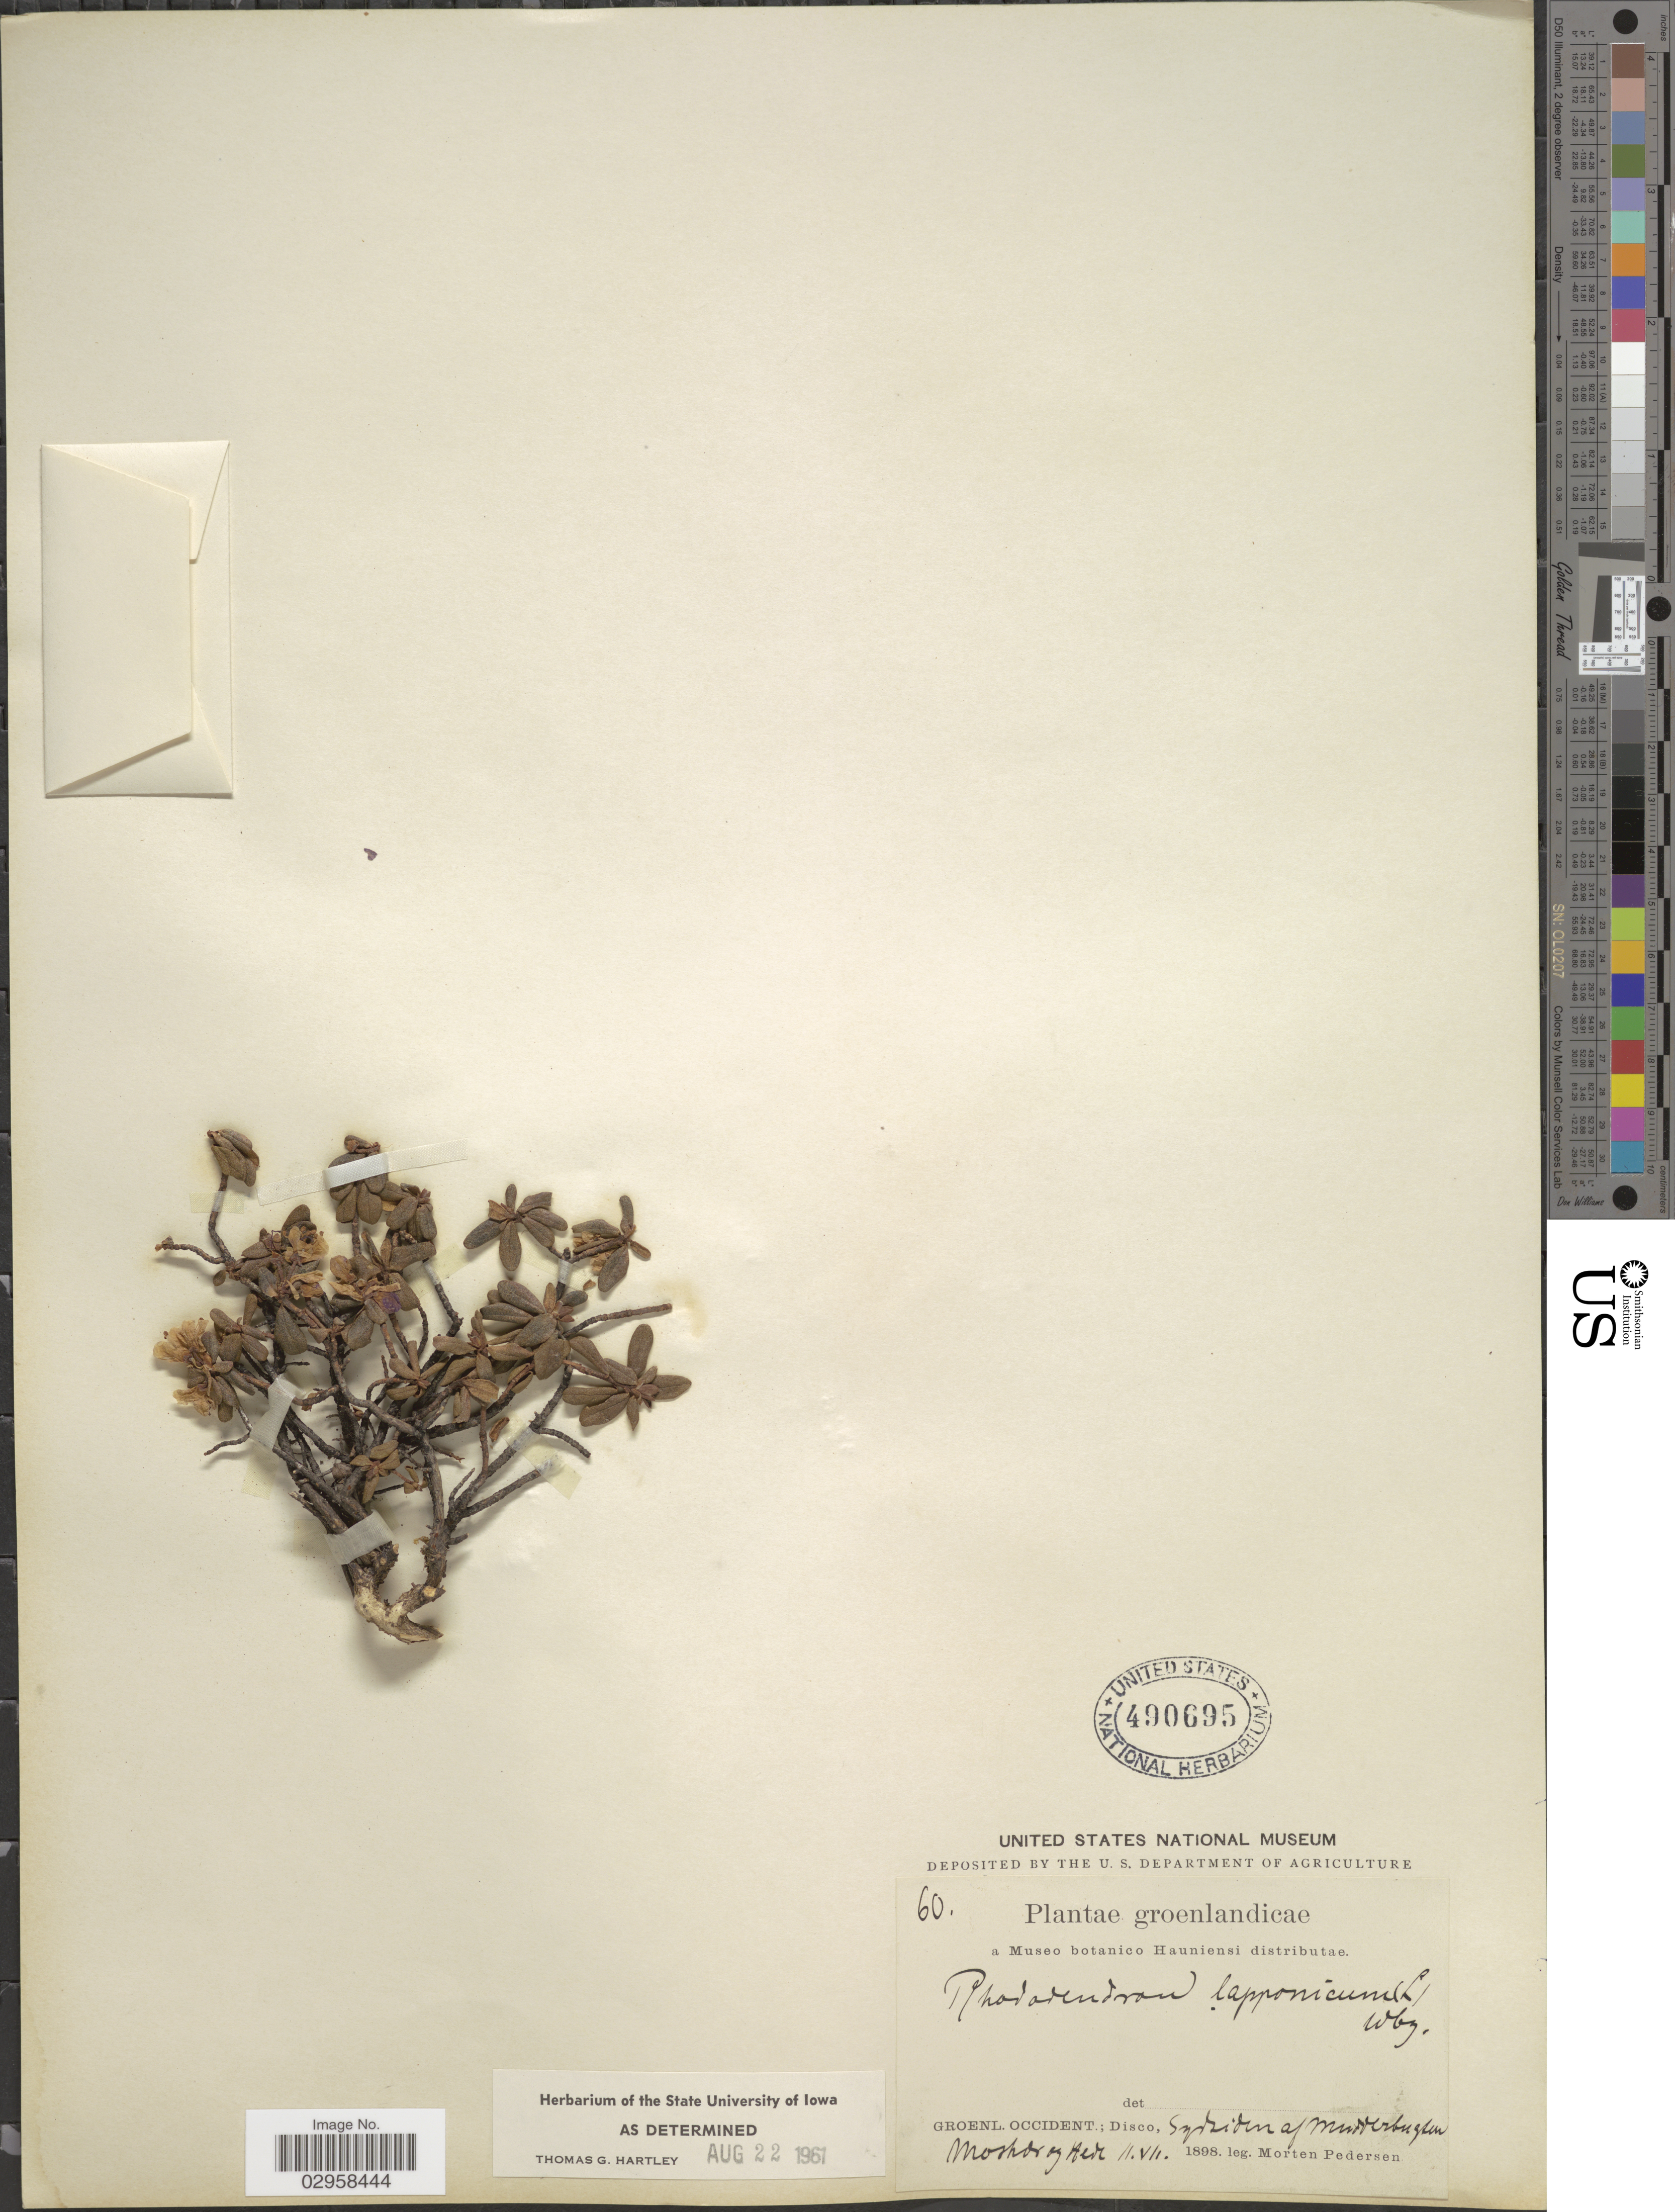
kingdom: Plantae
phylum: Tracheophyta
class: Magnoliopsida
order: Ericales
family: Ericaceae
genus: Rhododendron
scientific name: Rhododendron lapponicum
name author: (L.) Wahlenb.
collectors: M. Pedersen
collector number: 60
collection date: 1898-07-11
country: Greenland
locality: Groenlandicae. Groenl. Occident.: Disco, Sydsiden af Mudderbugten.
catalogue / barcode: US 490695